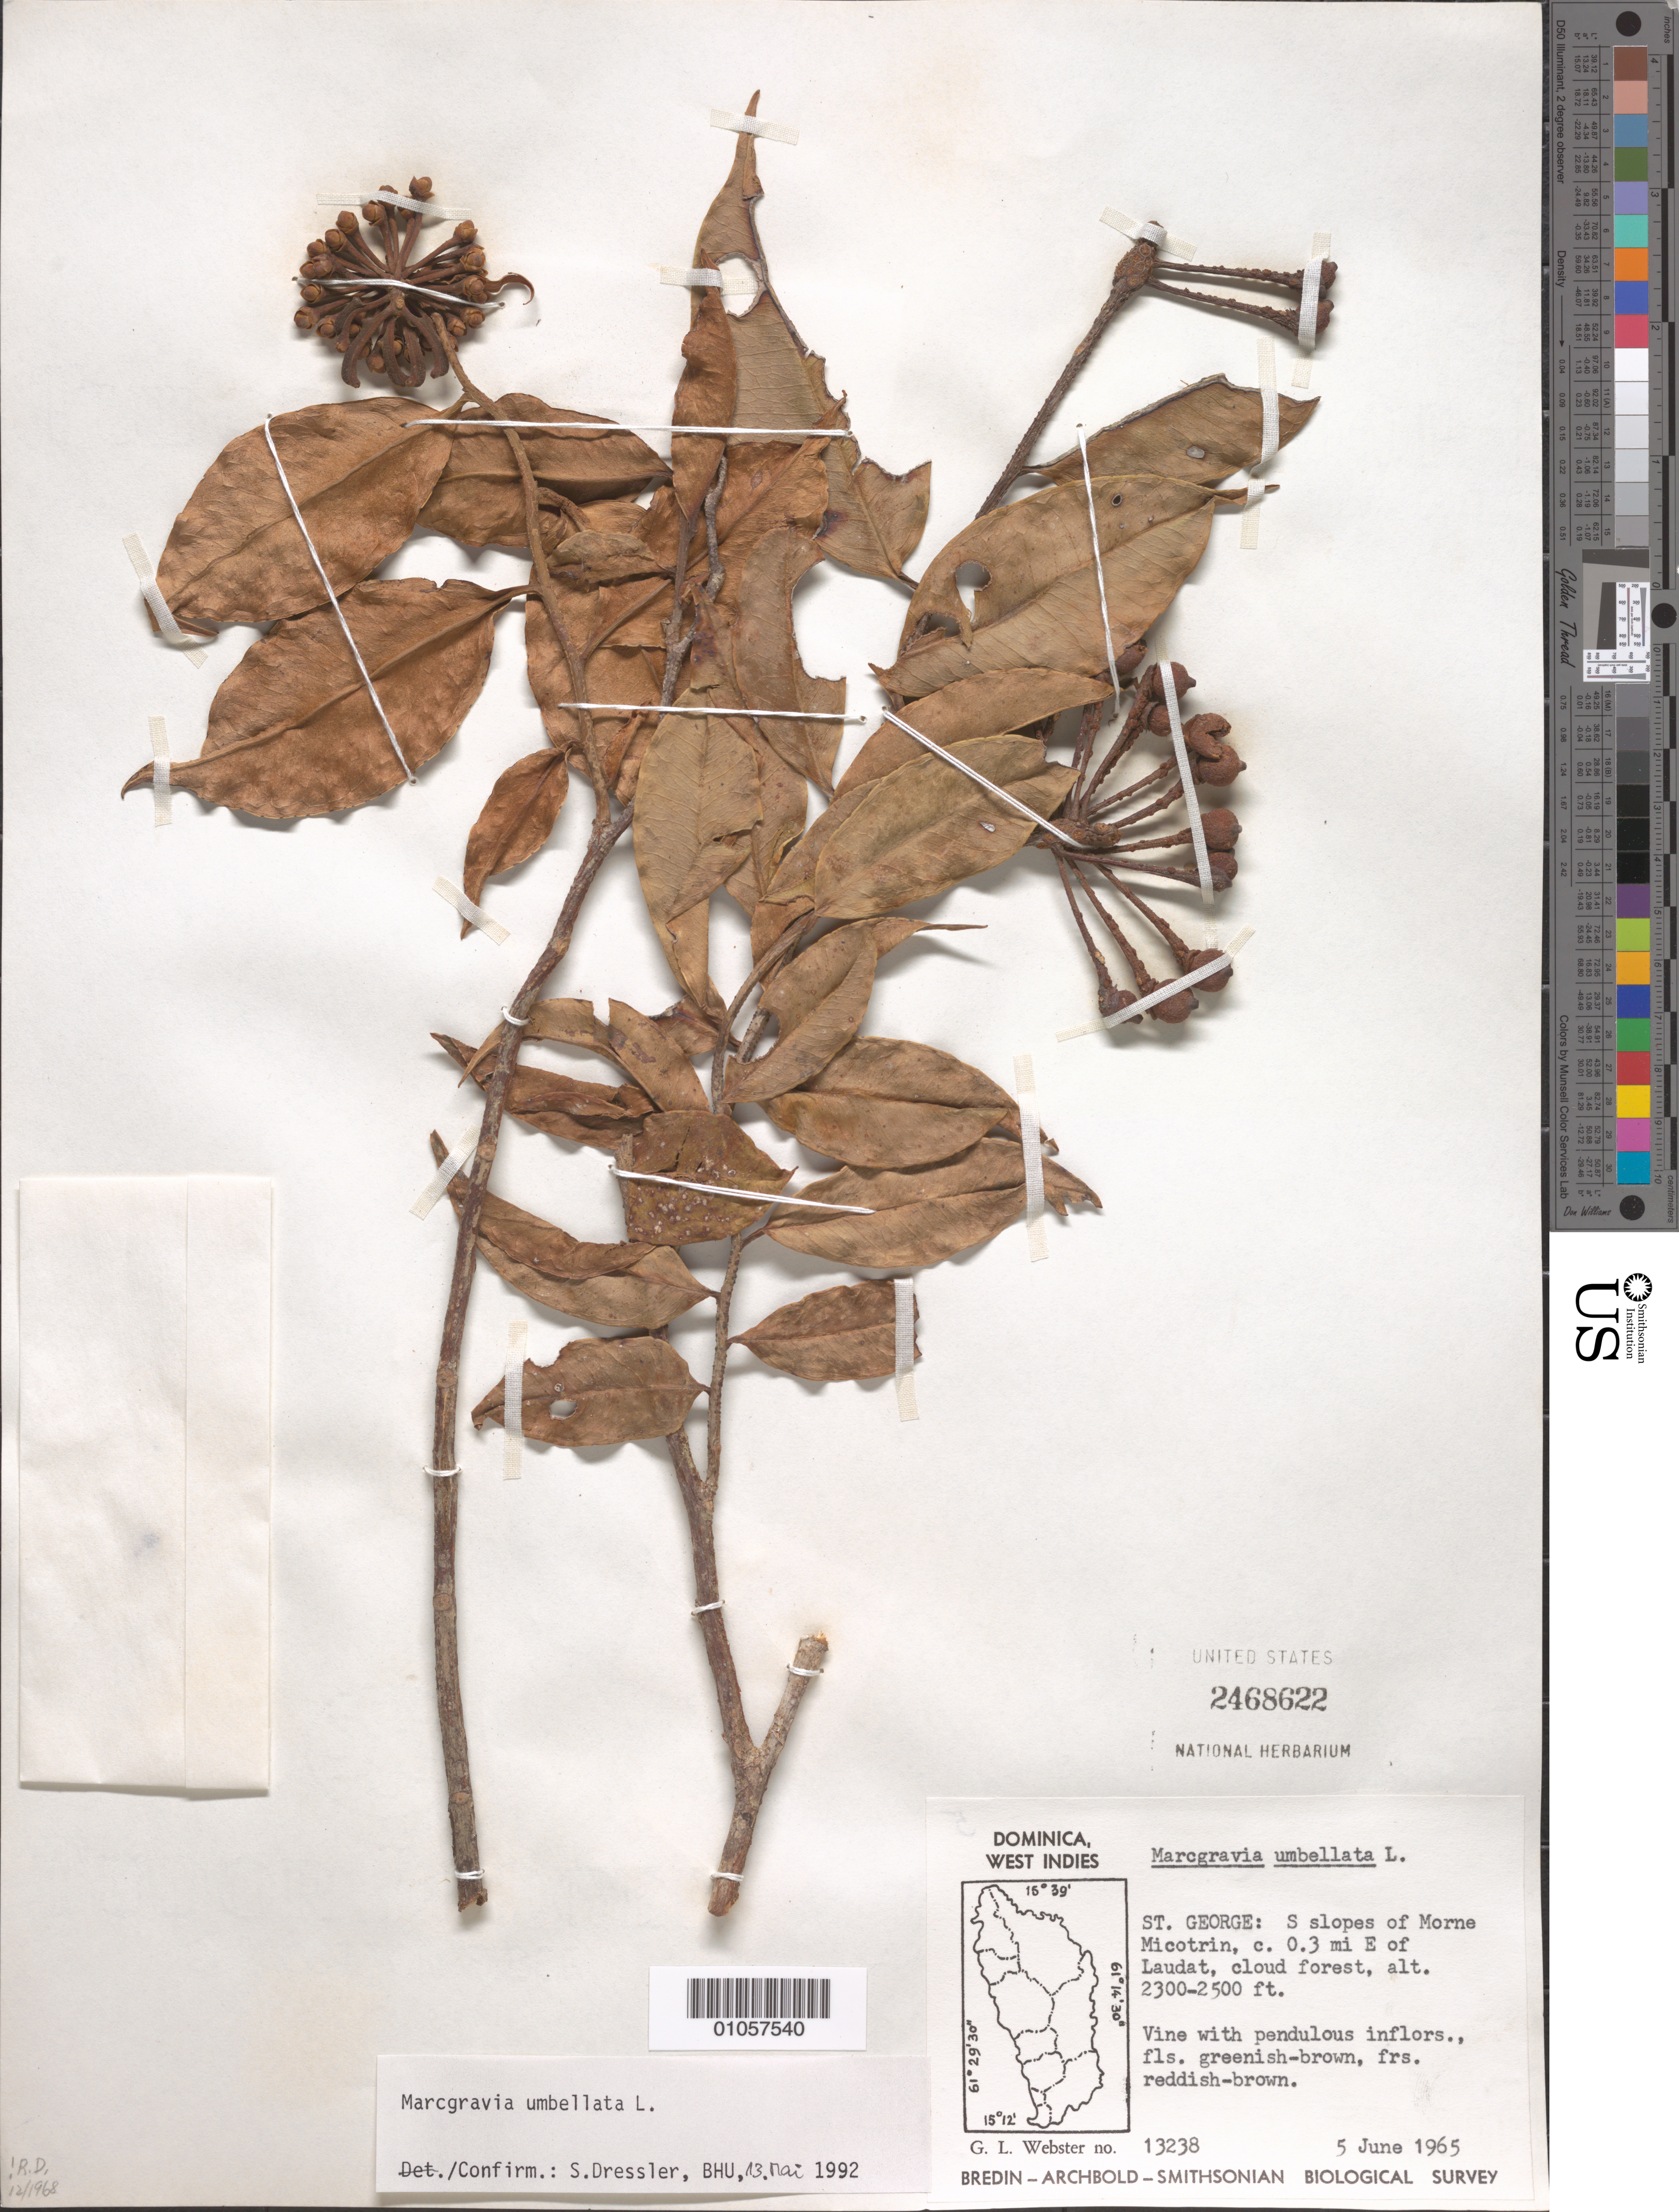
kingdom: Plantae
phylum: Tracheophyta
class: Magnoliopsida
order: Ericales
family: Marcgraviaceae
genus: Marcgravia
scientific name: Marcgravia umbellata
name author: L.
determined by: Dressler, S., (FR), Forschungsinstitut Und Naturmuseum Senckenberg (GERMANY)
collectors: G. L. Webster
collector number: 13238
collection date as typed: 05 Jun 1965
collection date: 1965-06-05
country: Dominica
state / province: St. George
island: Dominica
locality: S slopes of Morne Micotrin, about 0.3 mile E of Laudat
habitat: Cloud forest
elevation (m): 701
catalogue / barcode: US 2468622